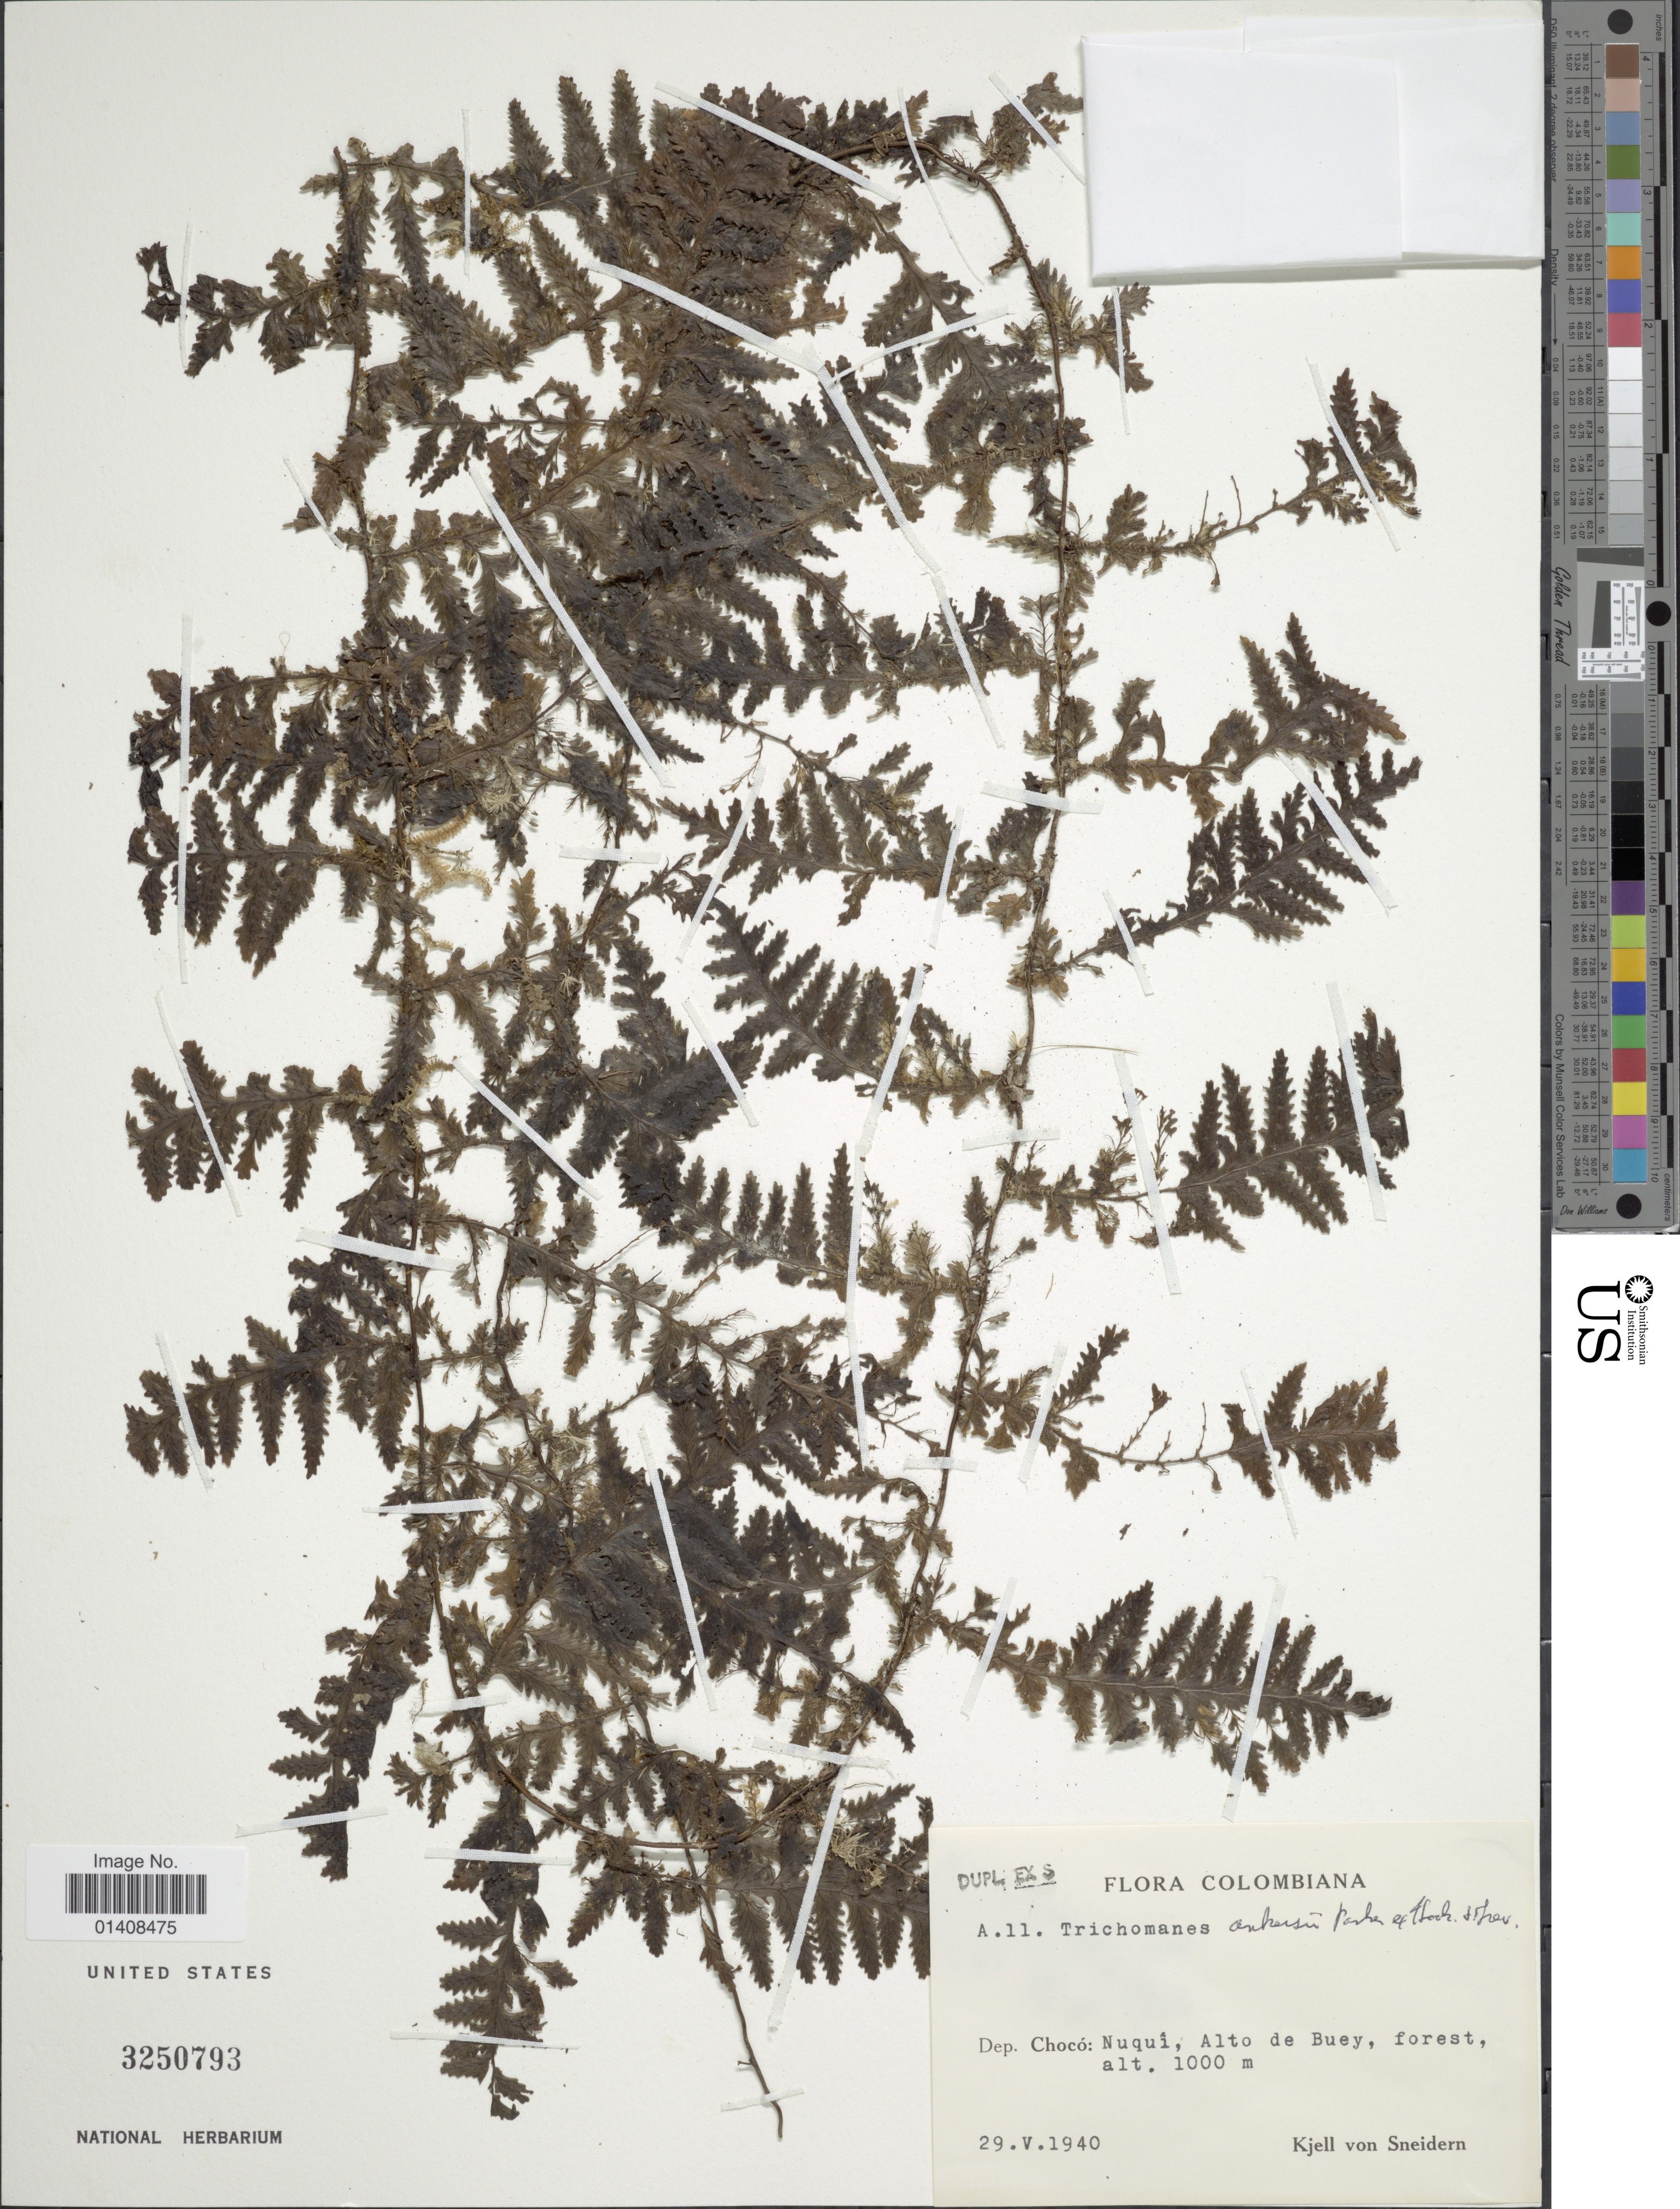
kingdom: Plantae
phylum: Tracheophyta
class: Polypodiopsida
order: Hymenophyllales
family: Hymenophyllaceae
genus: Trichomanes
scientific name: Trichomanes ankersii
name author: C. Parker ex Hook. & Grev.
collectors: K. von Sneidern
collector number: A11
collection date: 1940-05-29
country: Colombia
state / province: Chocó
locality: Dept. Chocó: Nuqui, Alto de Buey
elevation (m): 1000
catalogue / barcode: US 3250793